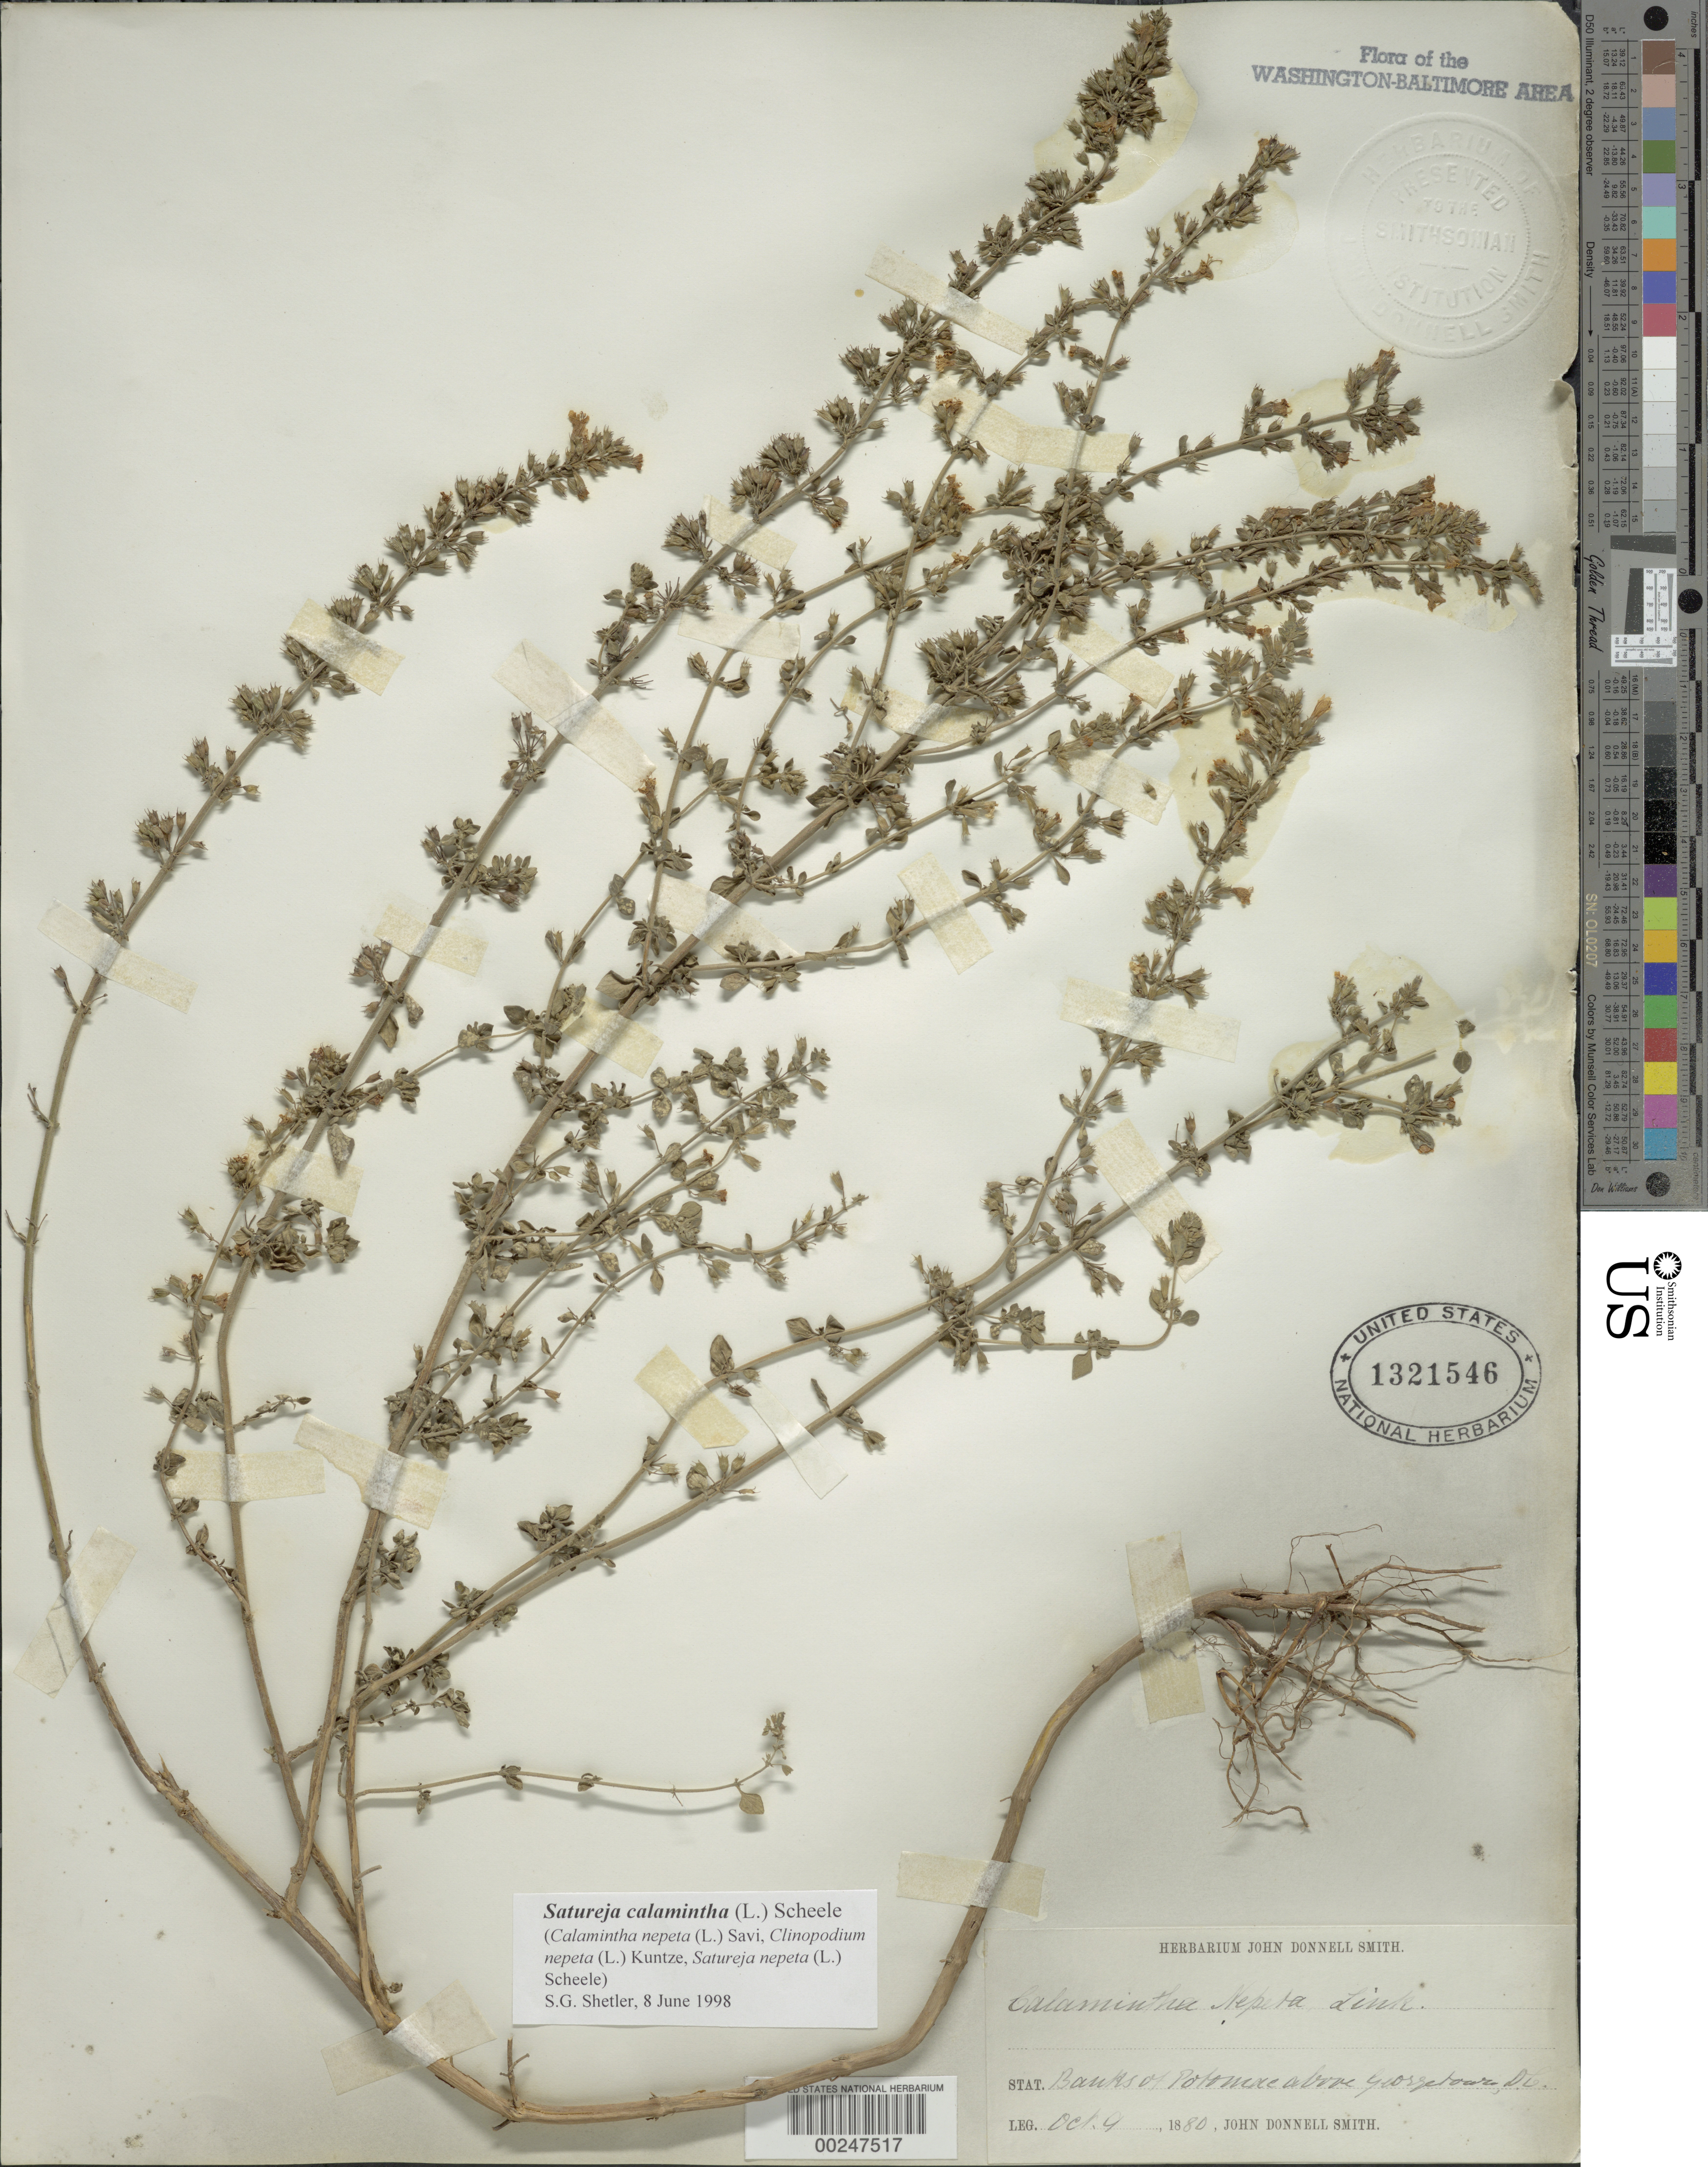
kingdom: Plantae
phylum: Tracheophyta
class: Magnoliopsida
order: Lamiales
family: Lamiaceae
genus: Clinopodium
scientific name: Clinopodium nepeta subsp. glandulosum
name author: (Req.) Govaerts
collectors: J. Donnell Smith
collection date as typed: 09 Oct 1880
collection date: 1880-10-09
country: United States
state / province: District of Columbia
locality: Potomac Banks, above Georgetown C. and O. Canal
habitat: Riverbanks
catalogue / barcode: US 1321546